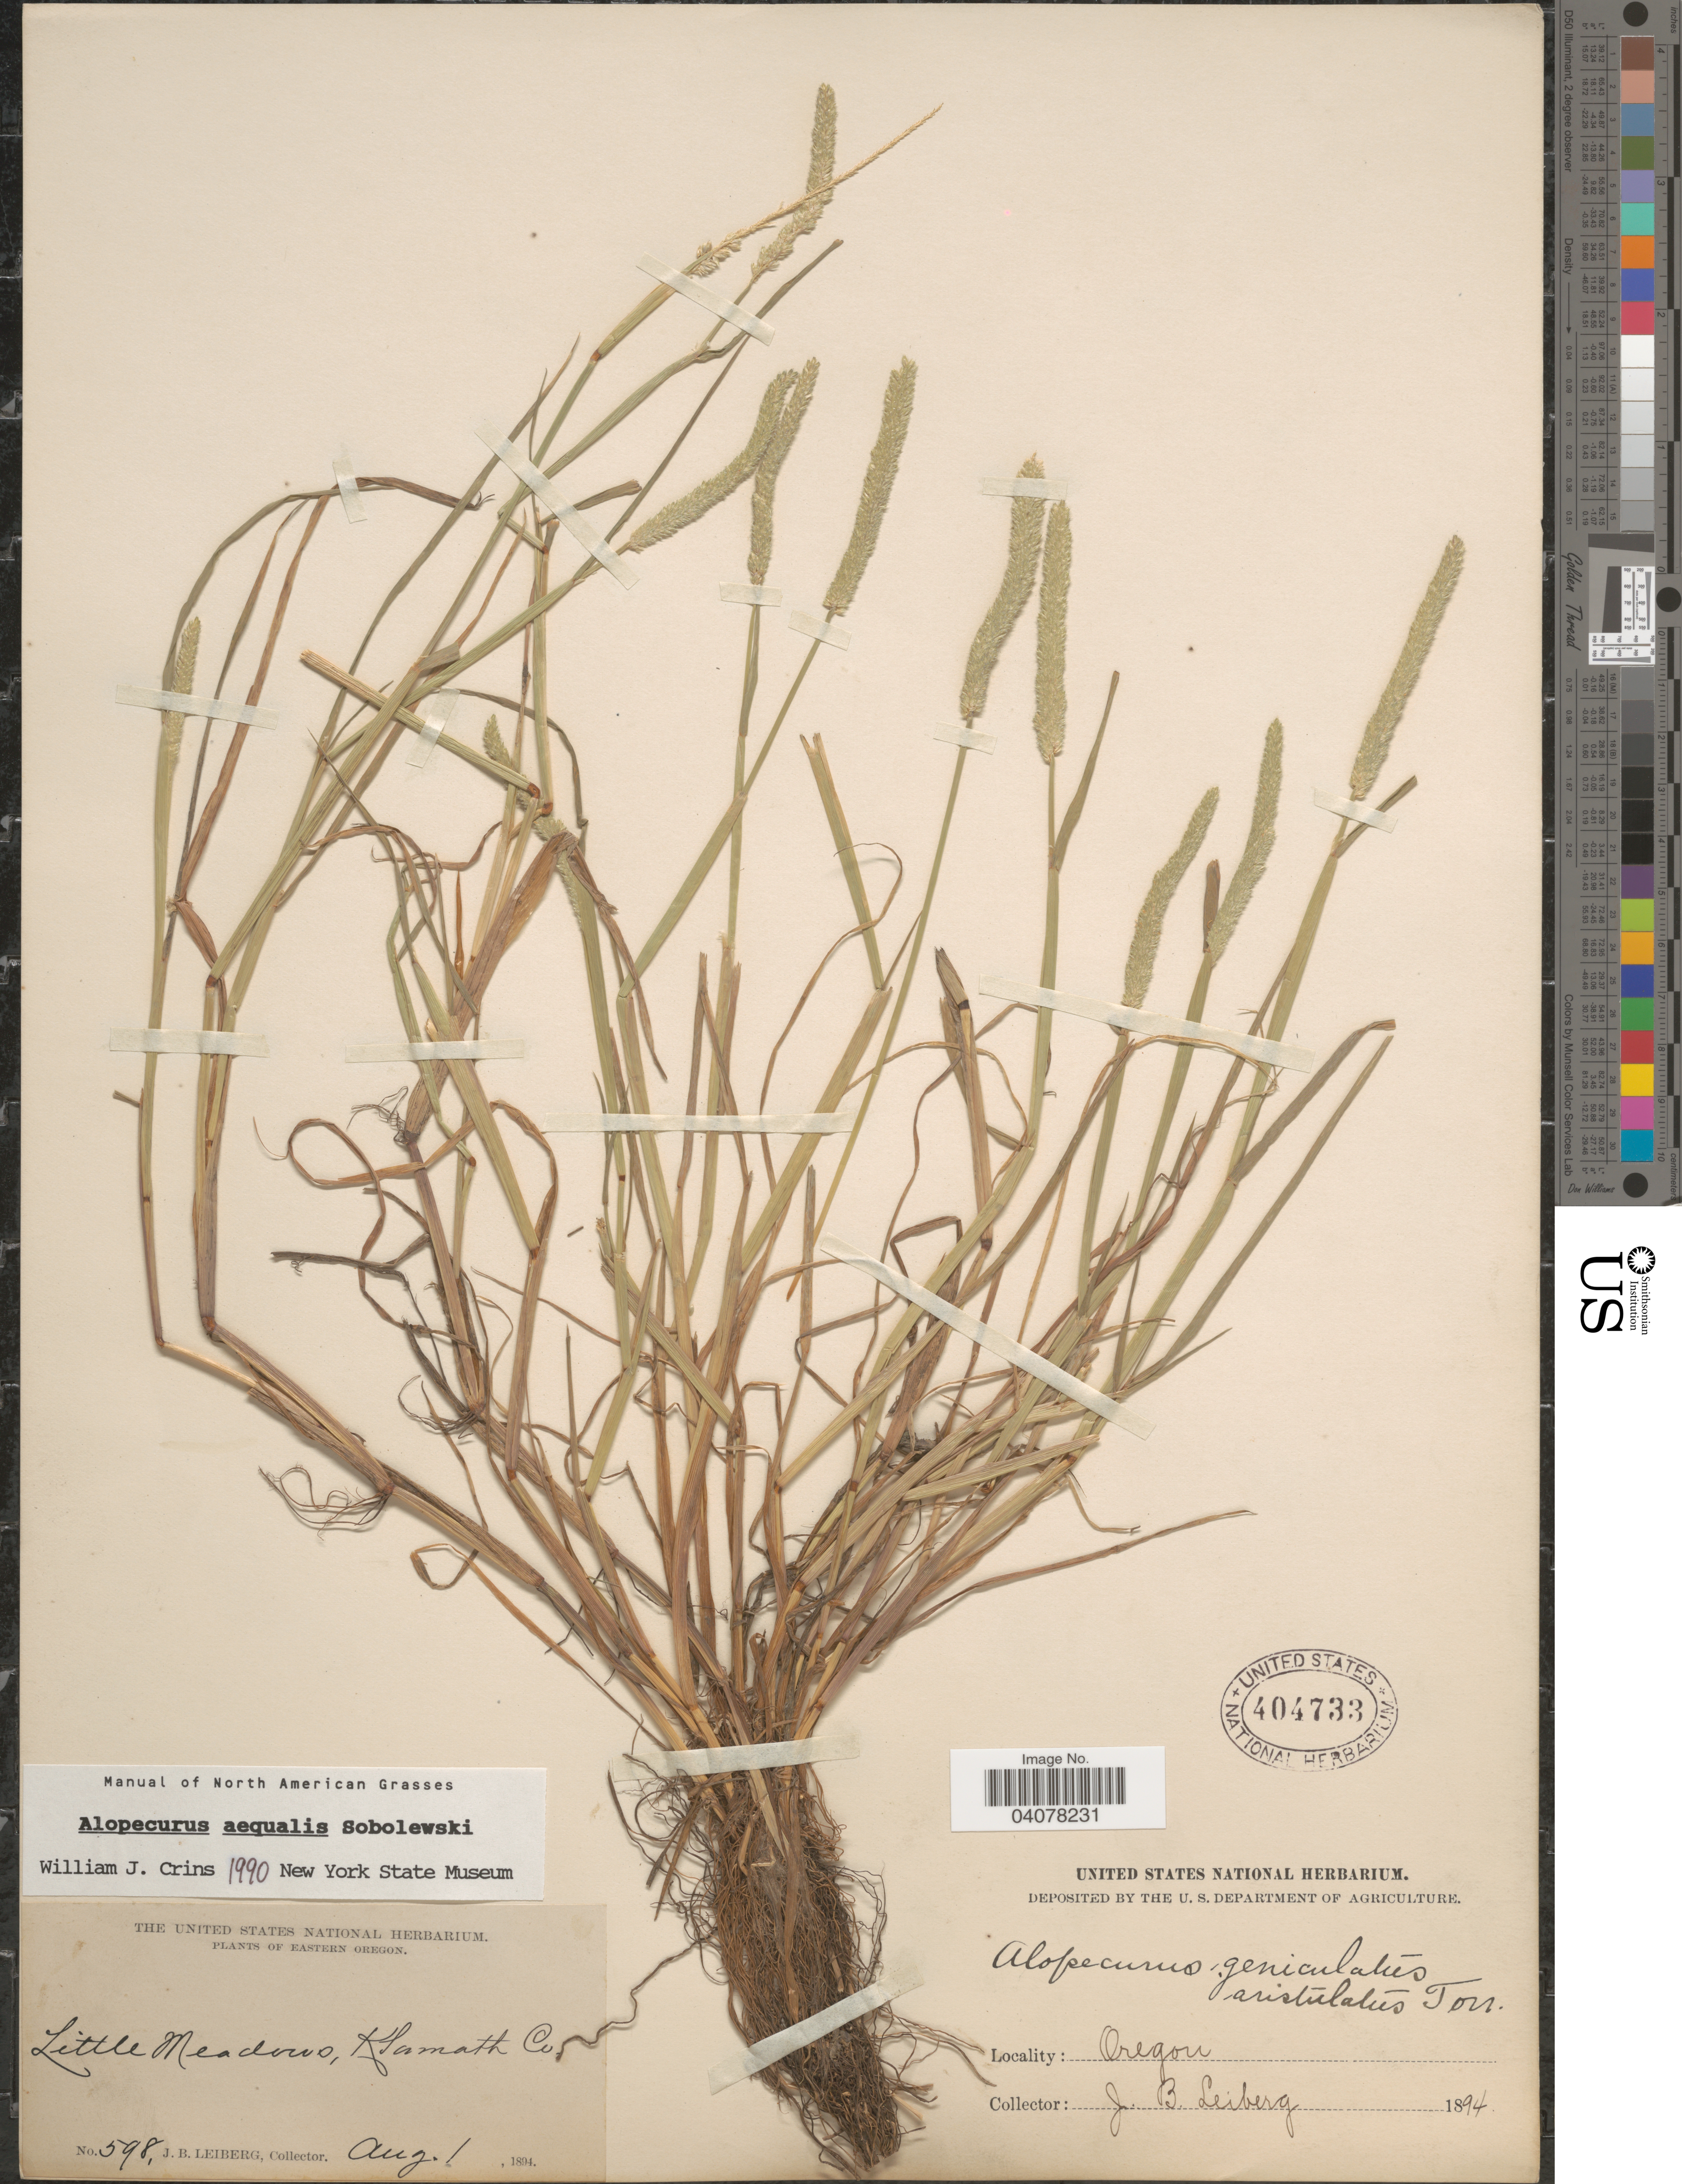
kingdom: Plantae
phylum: Tracheophyta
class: Liliopsida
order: Poales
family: Poaceae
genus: Alopecurus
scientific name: Alopecurus aequalis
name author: Sobol.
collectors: J. B. Leiberg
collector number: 598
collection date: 1894-08-01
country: United States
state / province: Oregon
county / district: Klamath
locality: Eastern Oregon. Little Meadows, Klamath Co.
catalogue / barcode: US 404733